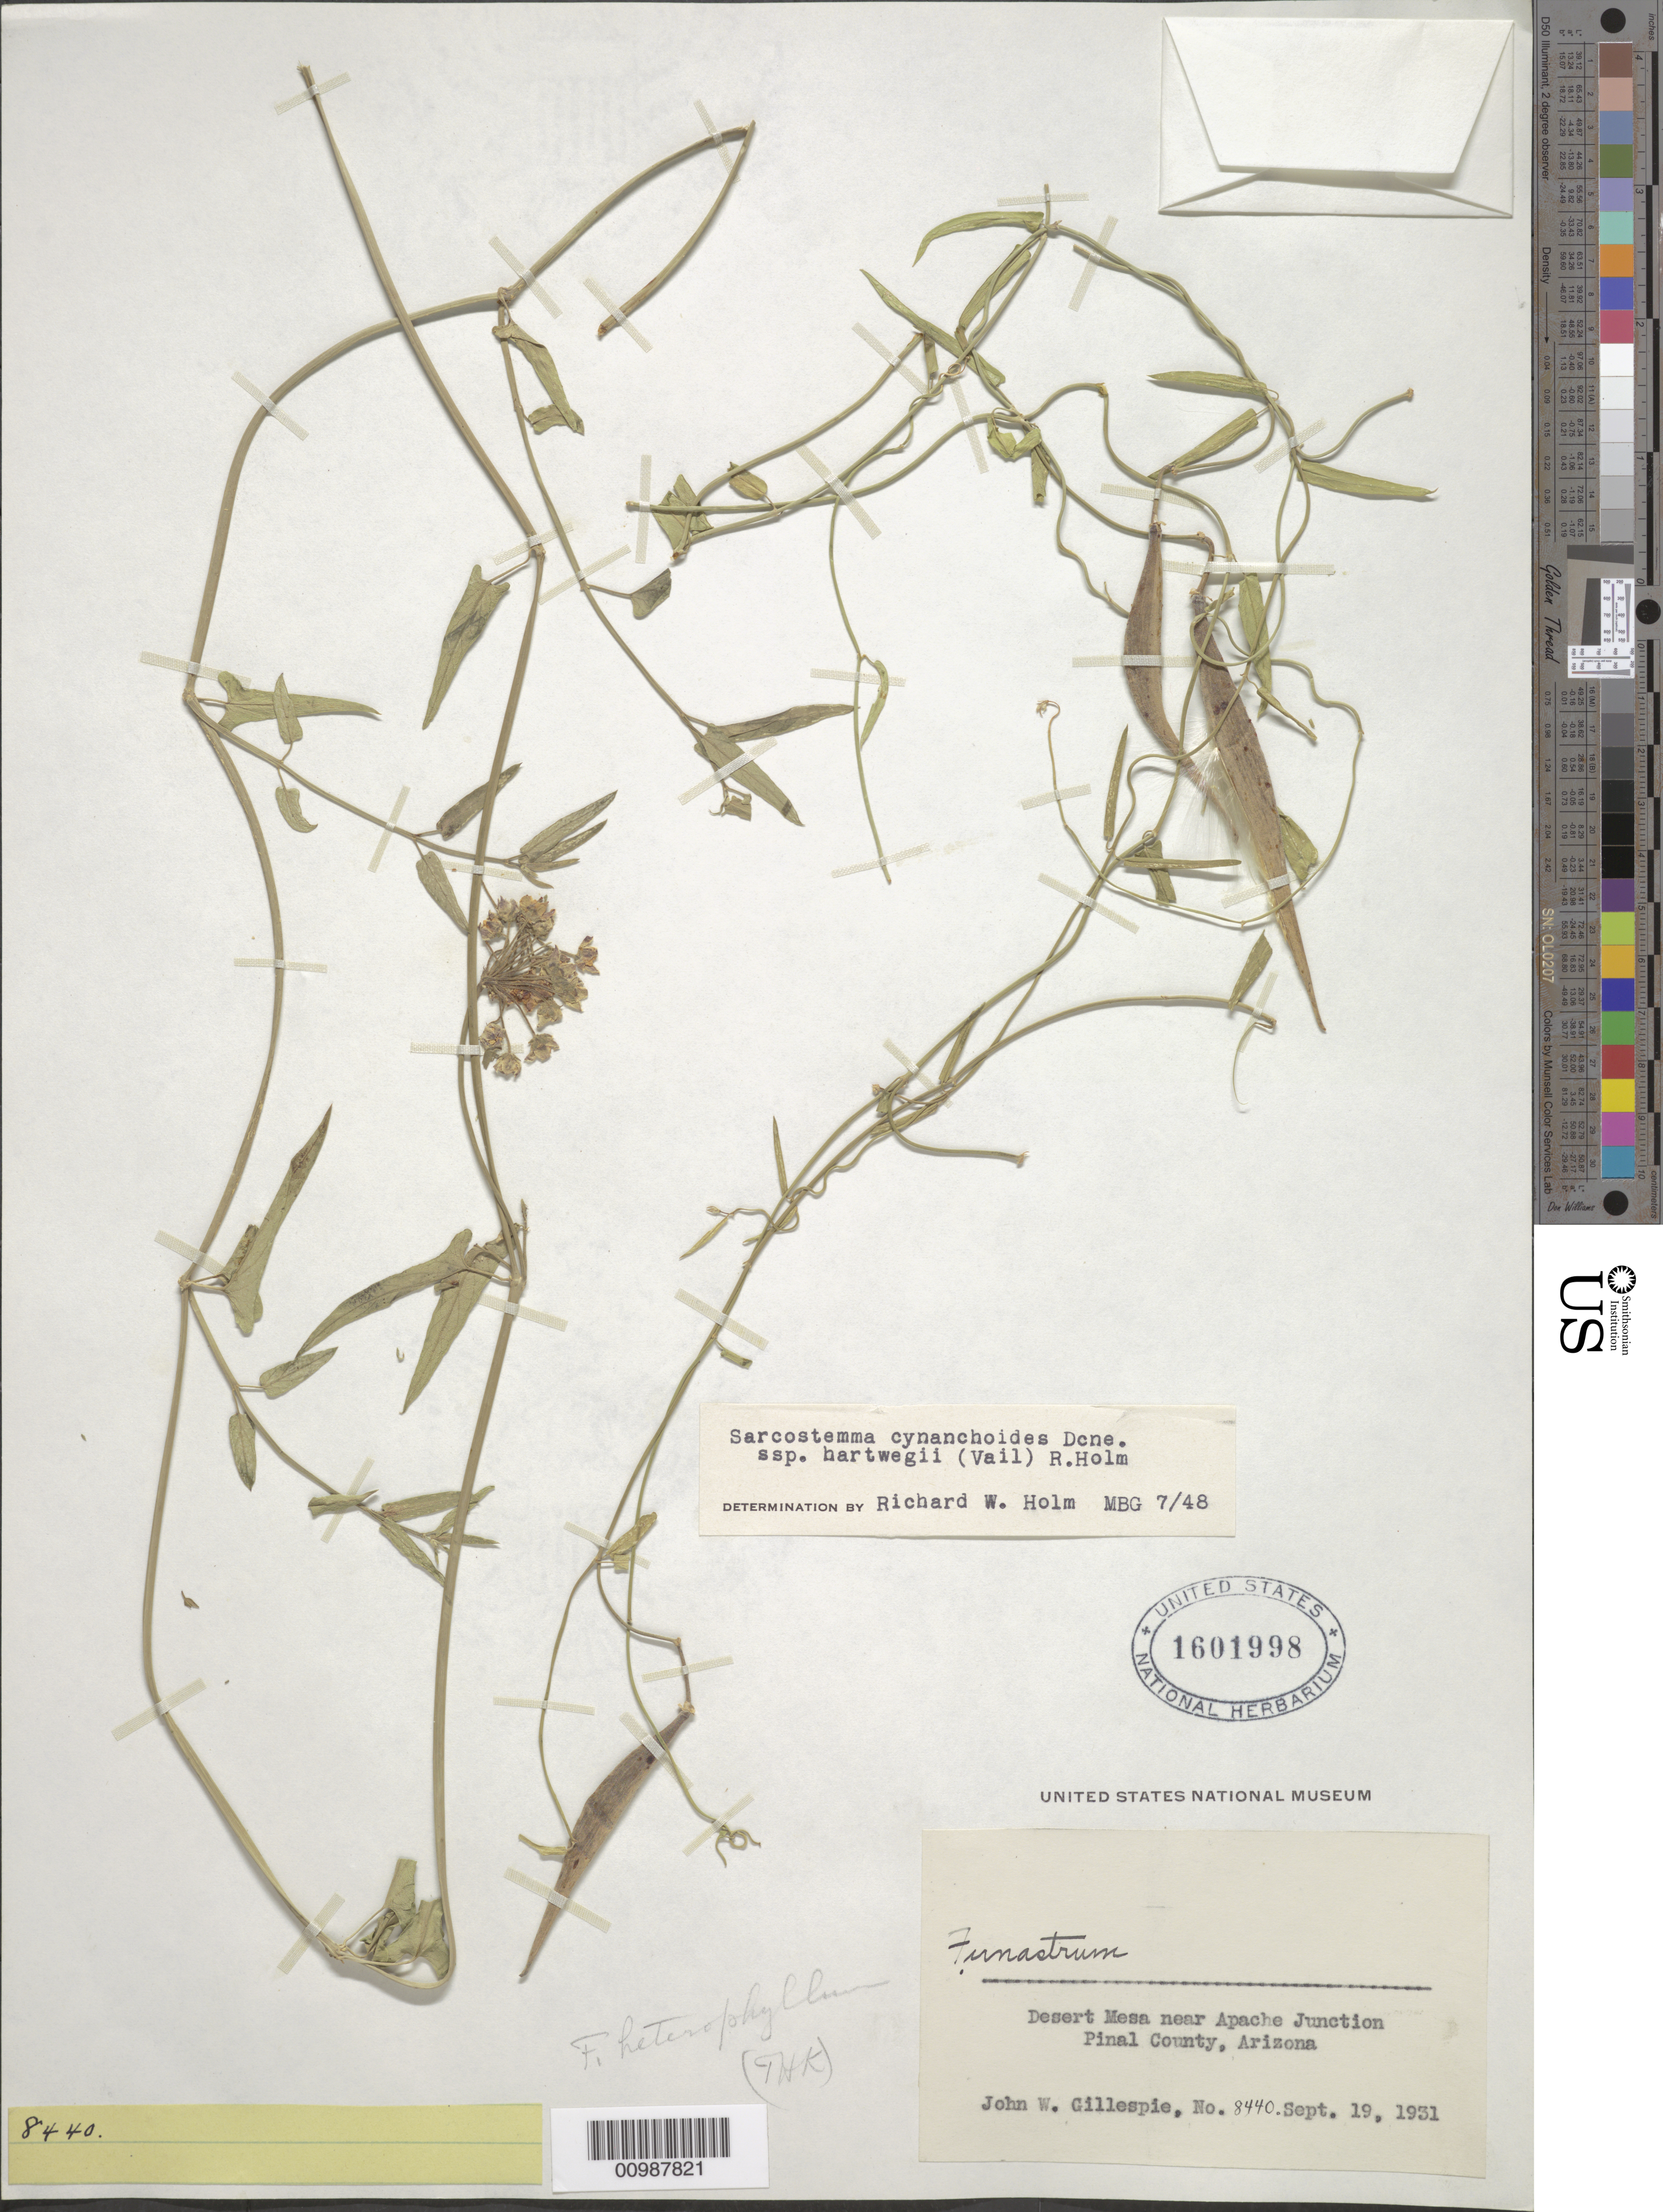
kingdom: Plantae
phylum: Tracheophyta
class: Magnoliopsida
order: Gentianales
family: Apocynaceae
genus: Sarcostemma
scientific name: Sarcostemma cynanchoides subsp. hartwegii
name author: (Vail) R.W. Holm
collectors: J. W. Gillespie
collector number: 8440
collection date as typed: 19 Sep 1931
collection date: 1931-09-19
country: United States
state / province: Arizona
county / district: Pinal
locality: Desert Mesa near Apache Junction.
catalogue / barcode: US 1601998